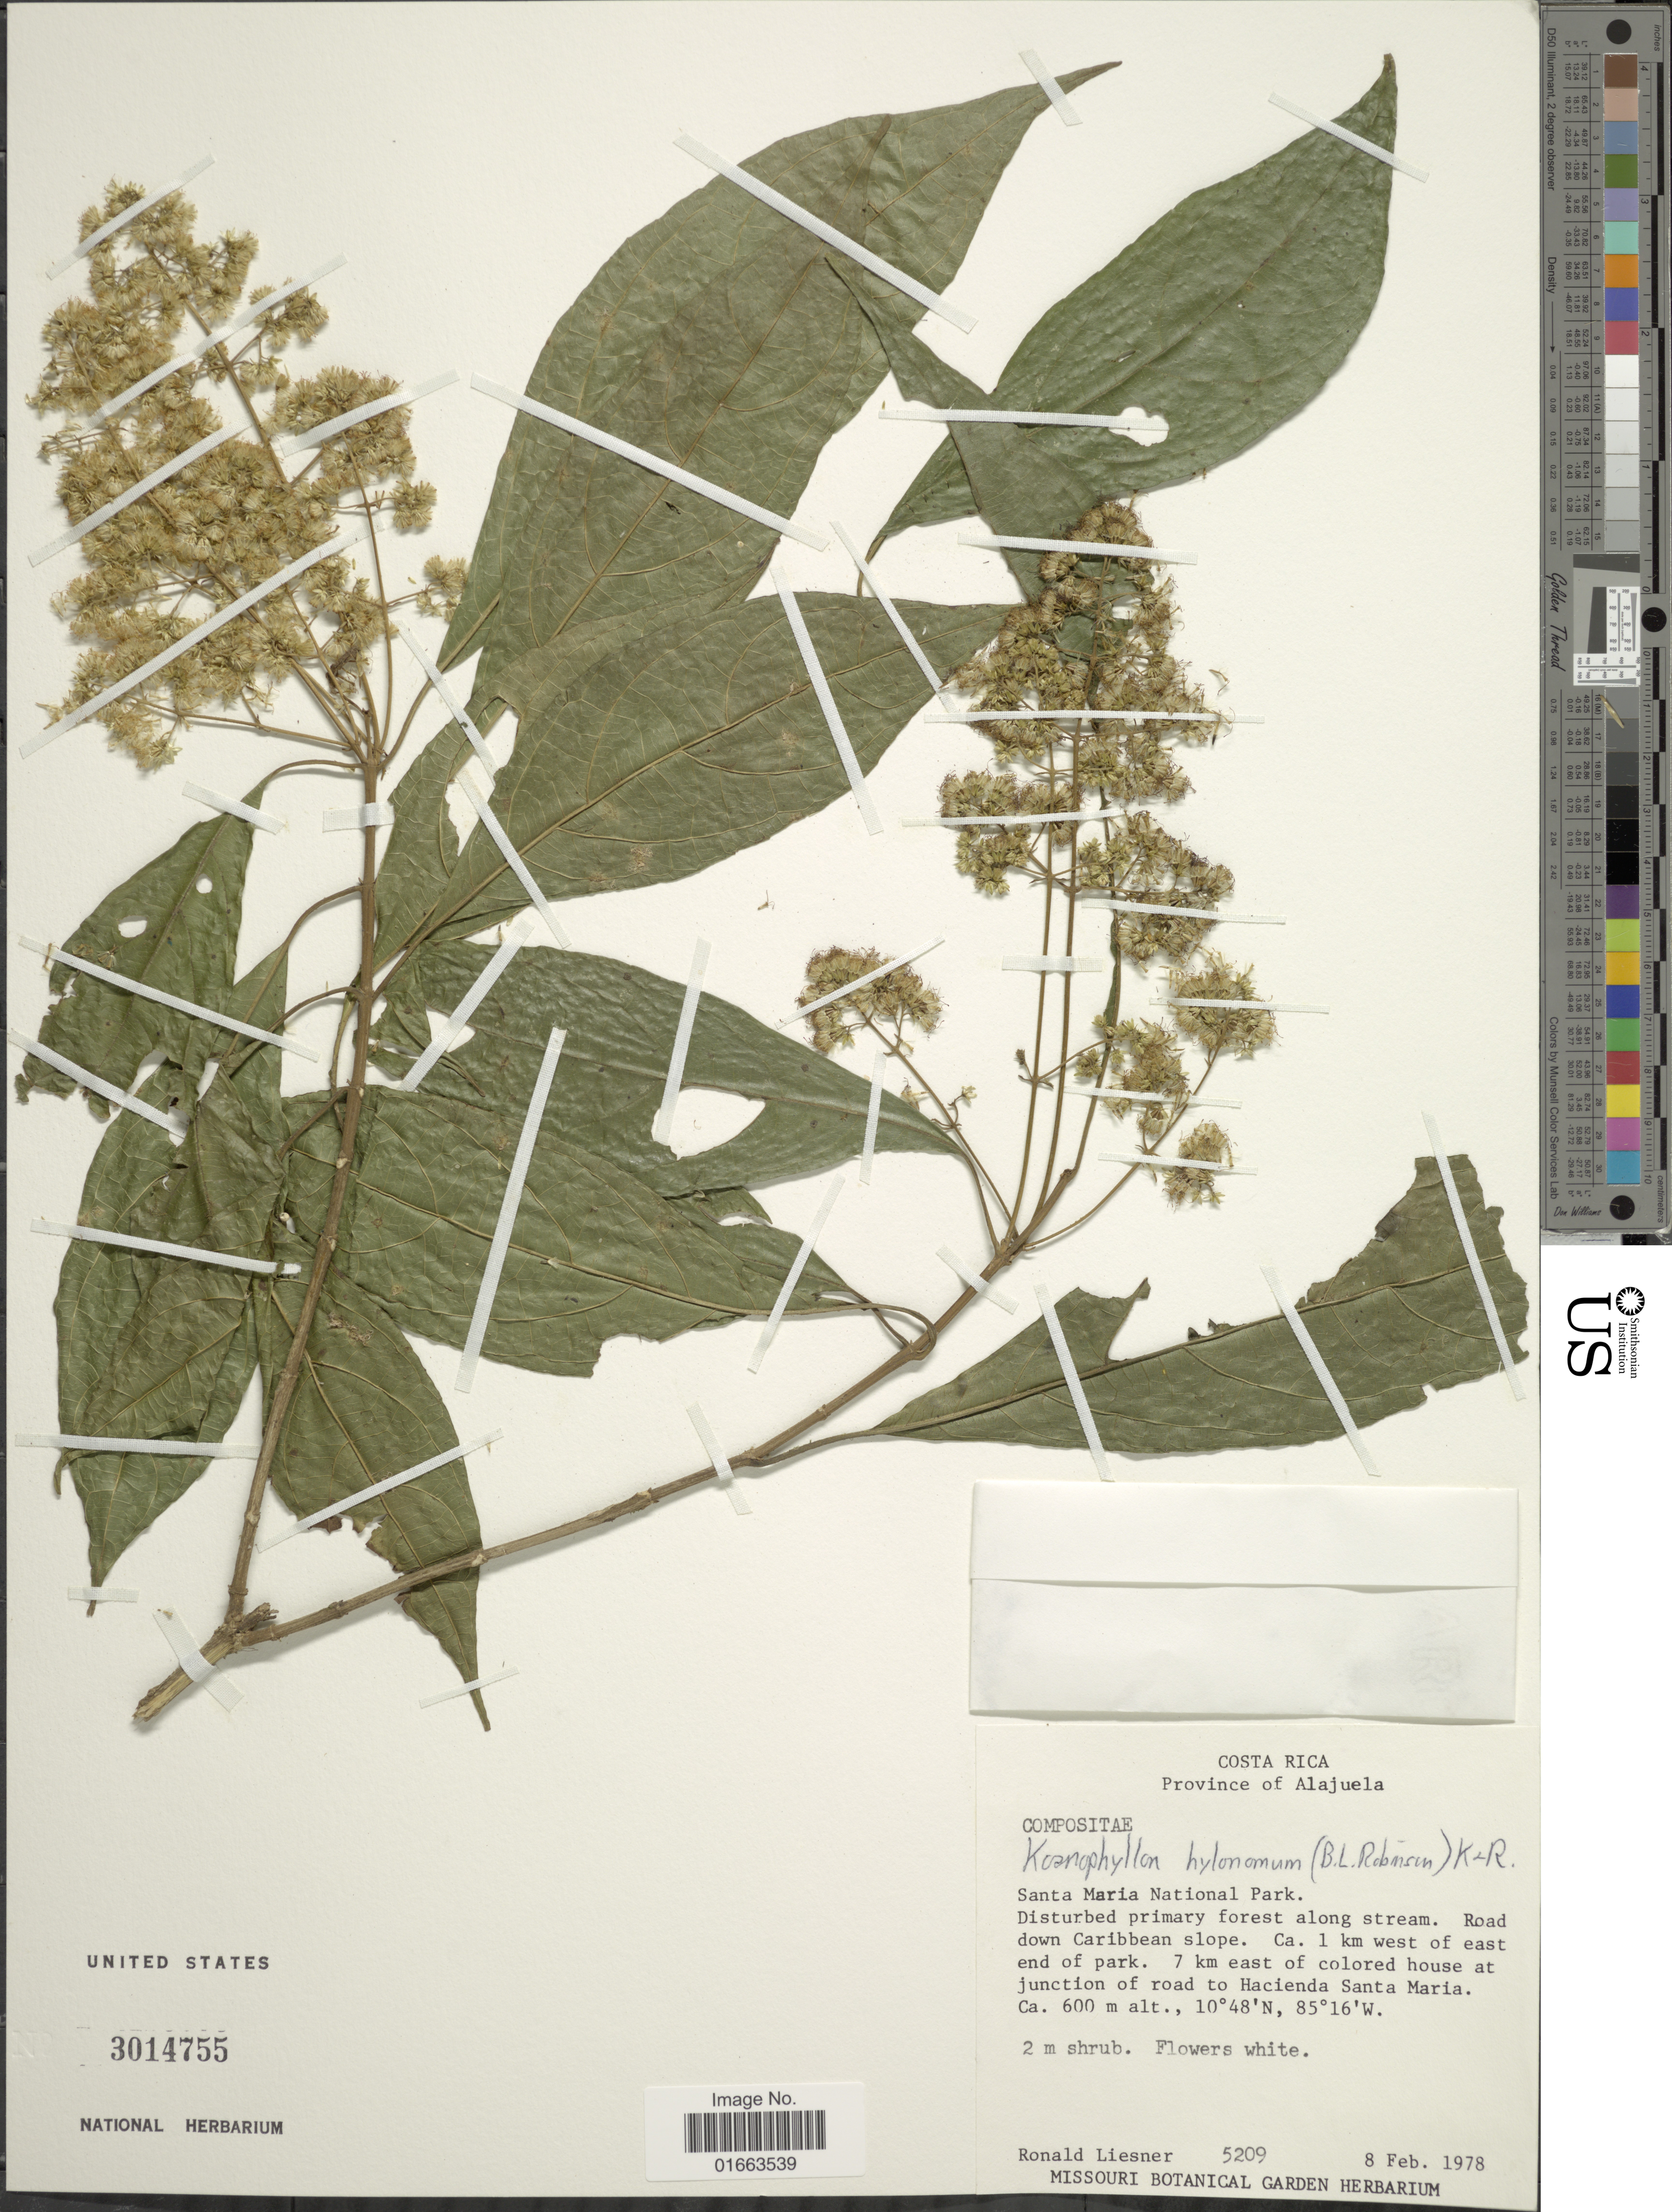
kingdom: Plantae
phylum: Tracheophyta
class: Magnoliopsida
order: Asterales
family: Asteraceae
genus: Koanophyllon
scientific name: Koanophyllon hylonoma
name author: (B.L. Rob.) R.M. King & H. Rob.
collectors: R. L. Liesner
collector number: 5209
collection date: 1978-02-08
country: Costa Rica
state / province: Alajuela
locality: Santa Maria National Park, disturbed primary forest along stream, Road down Caribbean slope, ca. 1 km west of east end of park, 7 km east of colored house at junction of road to Hacienda Santa Maria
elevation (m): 600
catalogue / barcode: US 3014755